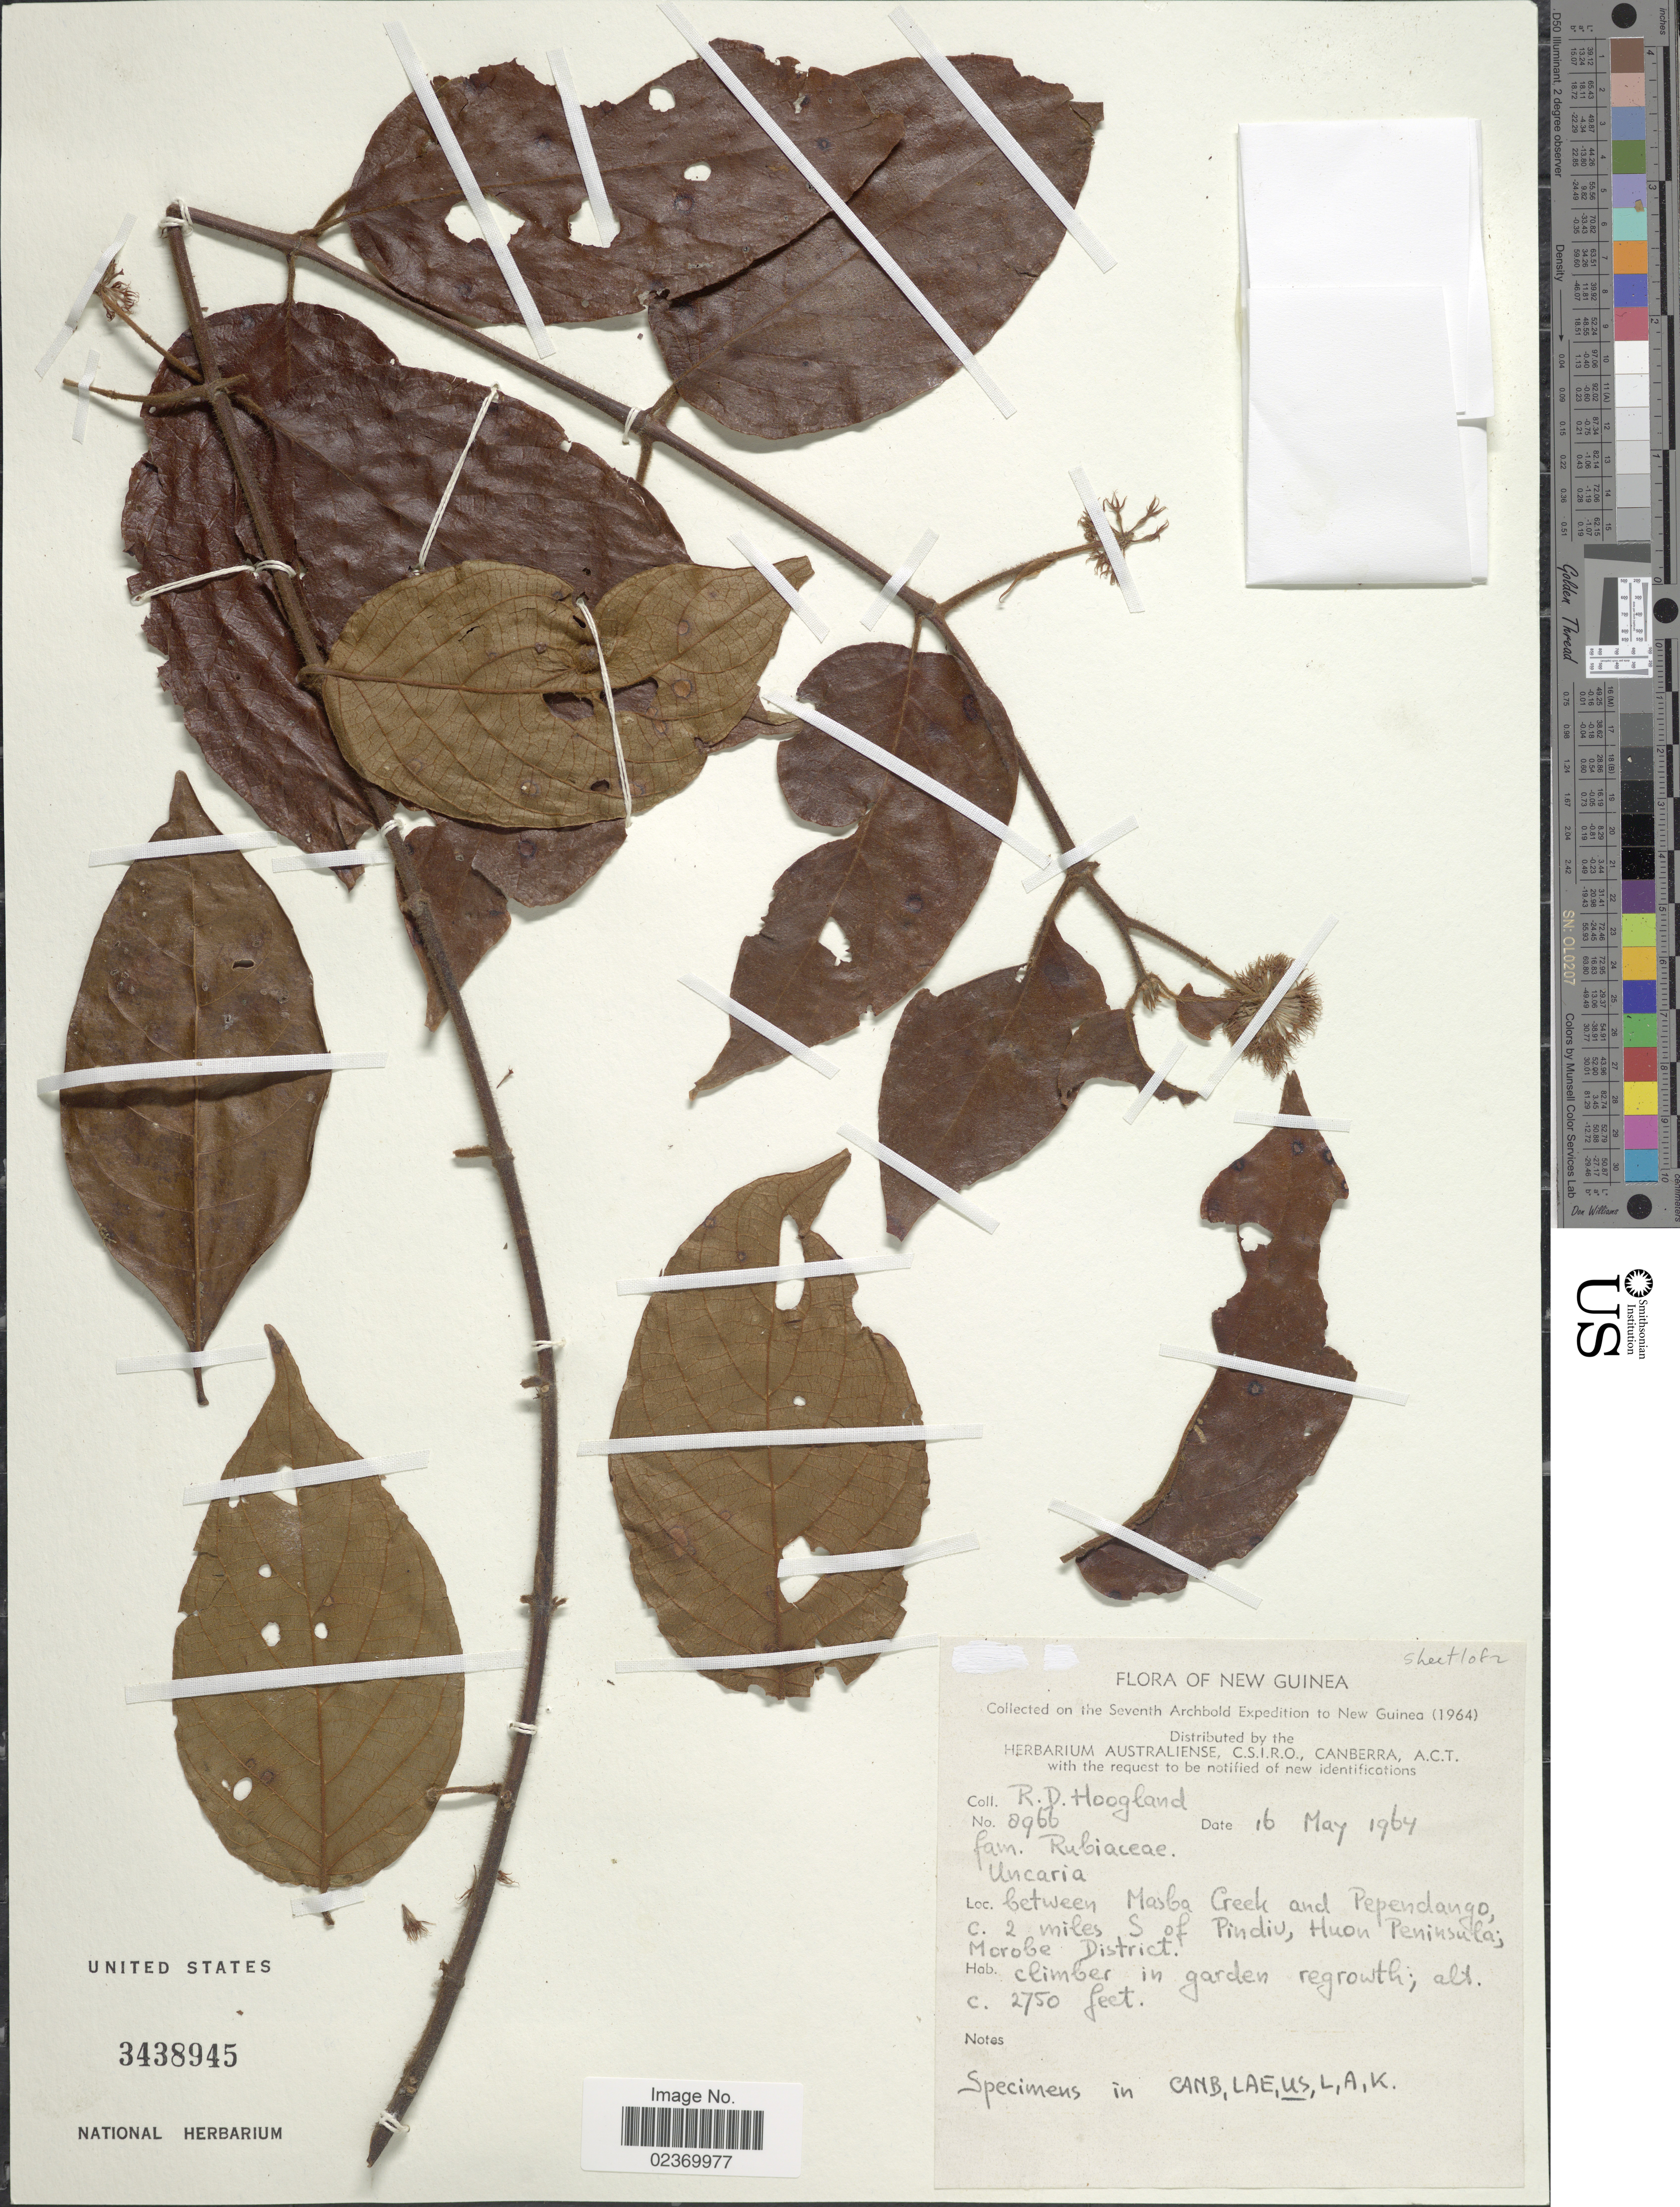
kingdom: Plantae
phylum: Tracheophyta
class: Magnoliopsida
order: Gentianales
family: Rubiaceae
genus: Uncaria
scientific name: Uncaria sp.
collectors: R. D. Hoogland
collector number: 8966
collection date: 1964-05-16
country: Papua New Guinea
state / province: Morobe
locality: New Guinea, between Masba Creek and Pependango, c. 2 miles S of Pindiu, Huon Peninsula; Morobe District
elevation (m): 838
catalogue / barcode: US 3438945